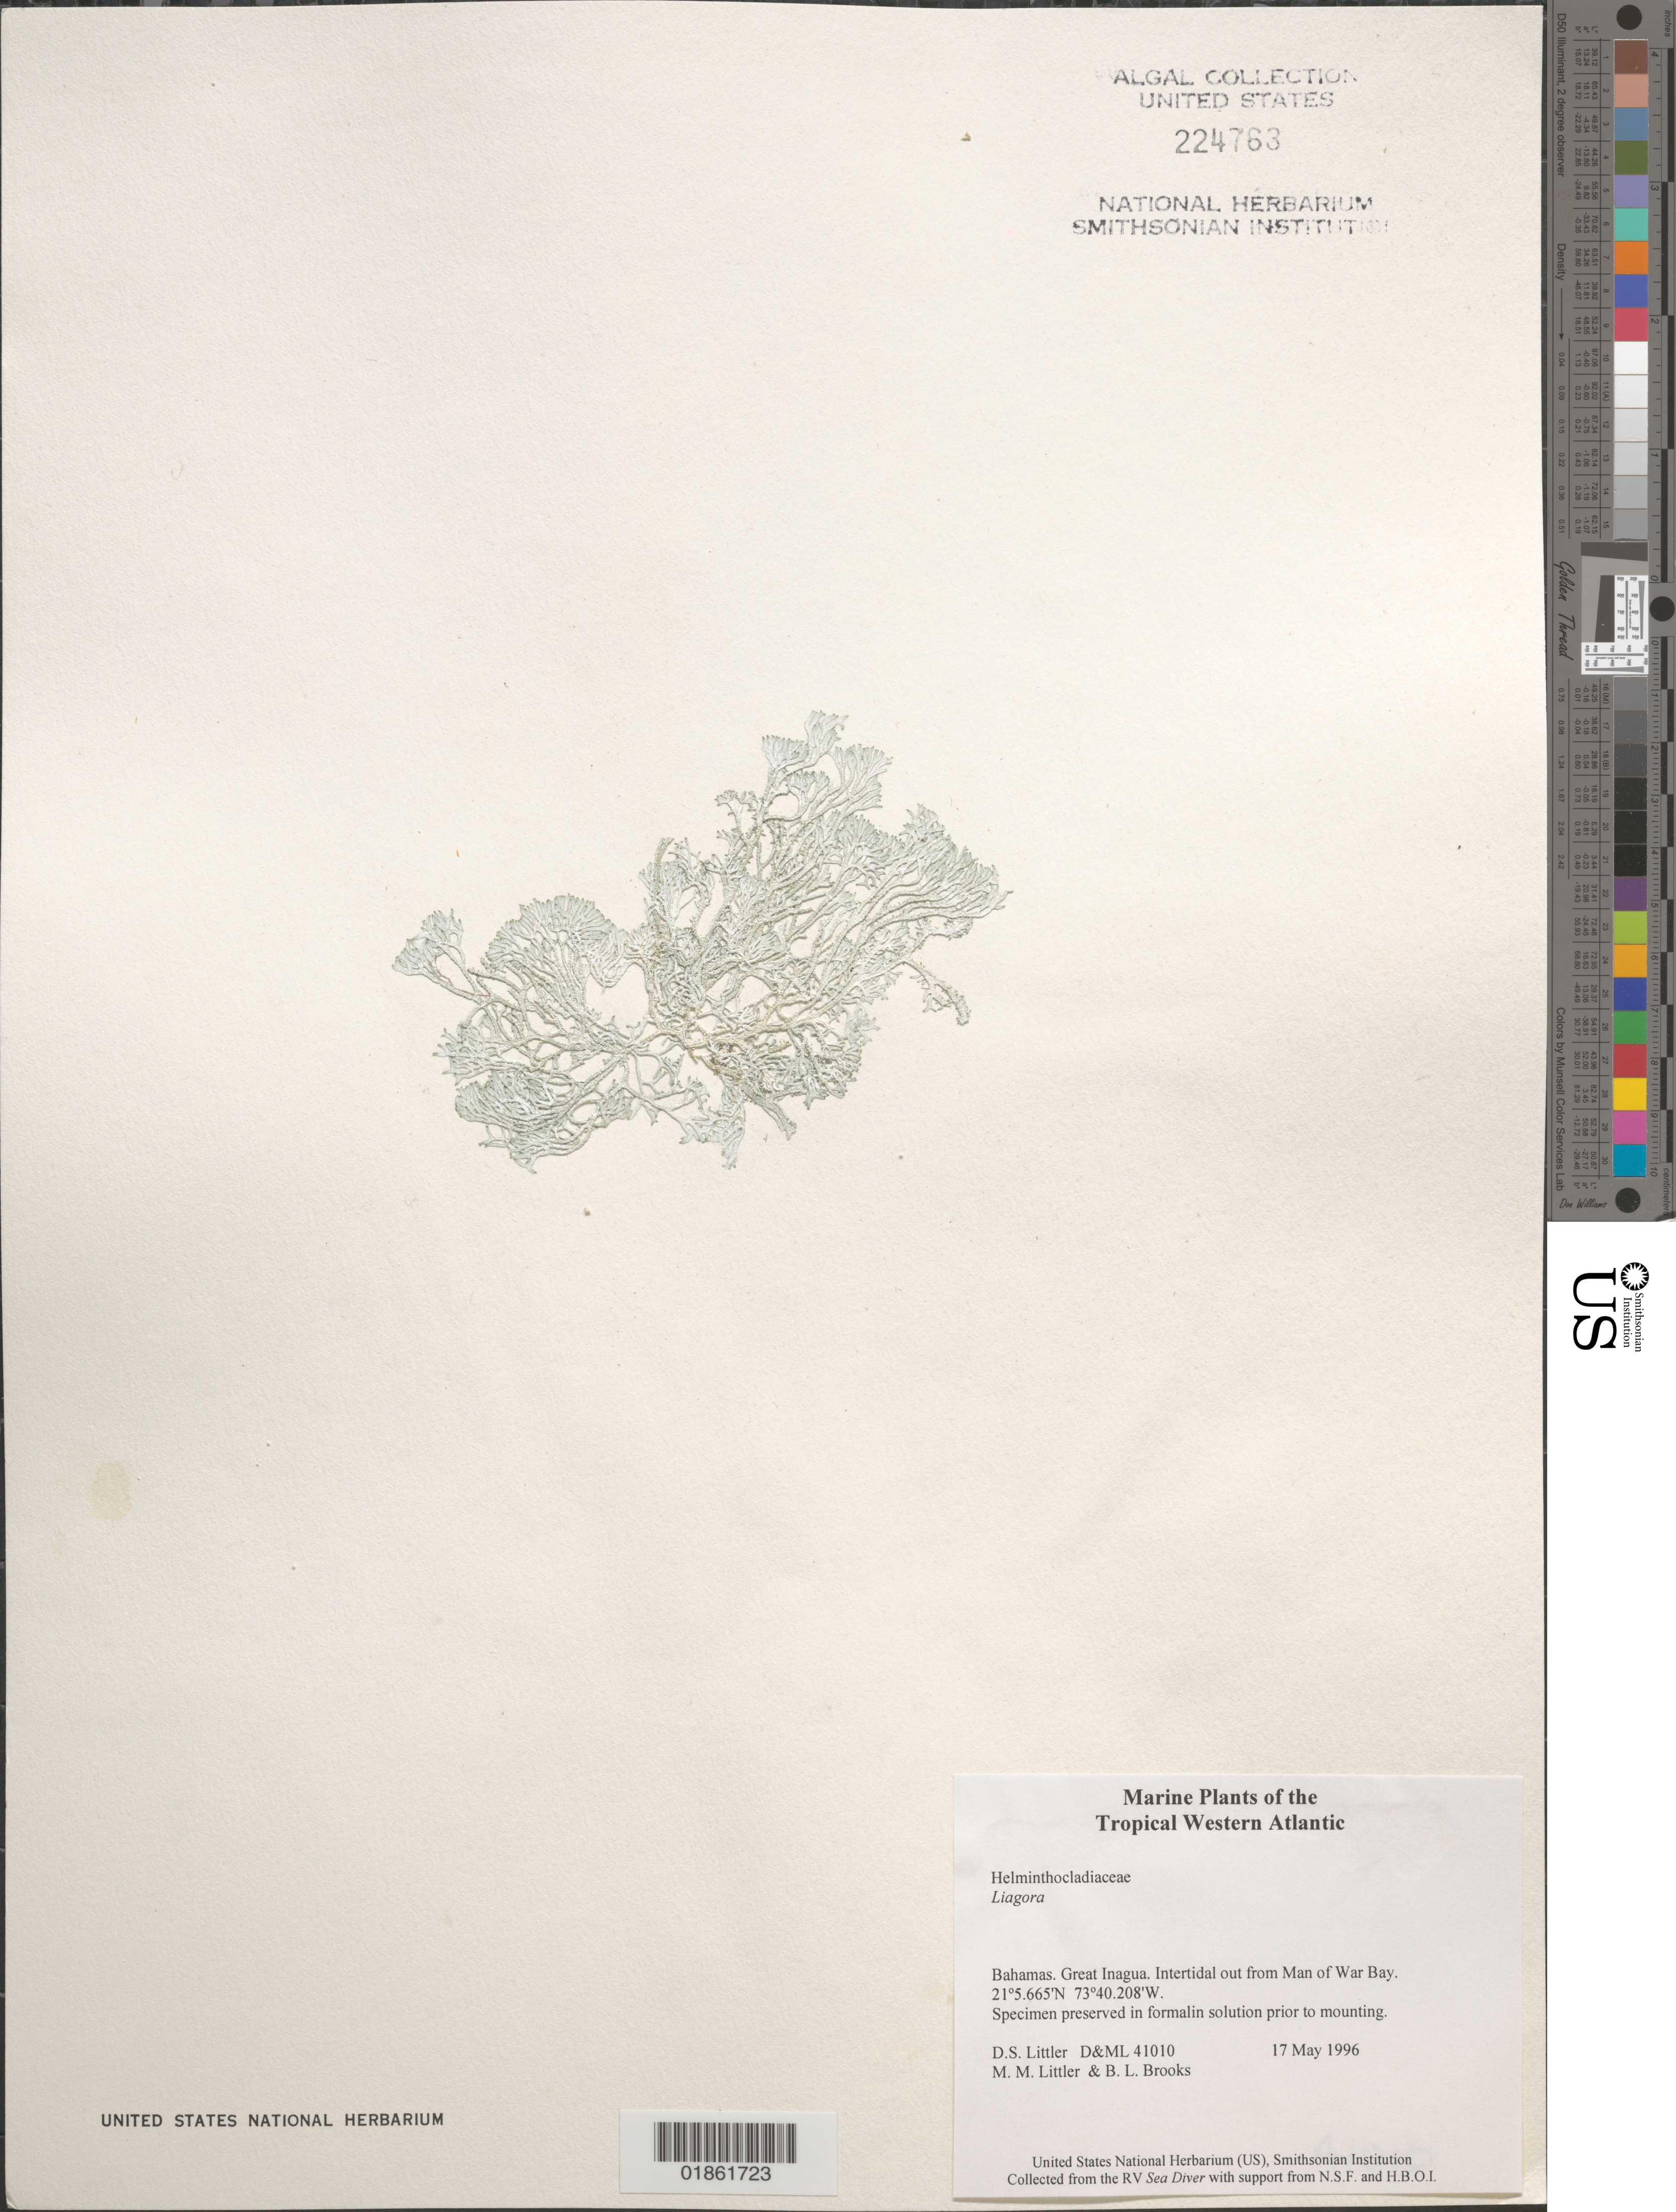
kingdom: Plantae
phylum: Rhodophyta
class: Florideophyceae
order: Nemaliales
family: Liagoraceae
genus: Liagora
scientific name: Liagora sp.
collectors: D. S. Littler & M. M. Littler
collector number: D&ML 41010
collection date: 1996-05-17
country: Bahamas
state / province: Inagua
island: Great Inagua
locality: Great Inagua I. Man-of-War Bay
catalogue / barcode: US 224763